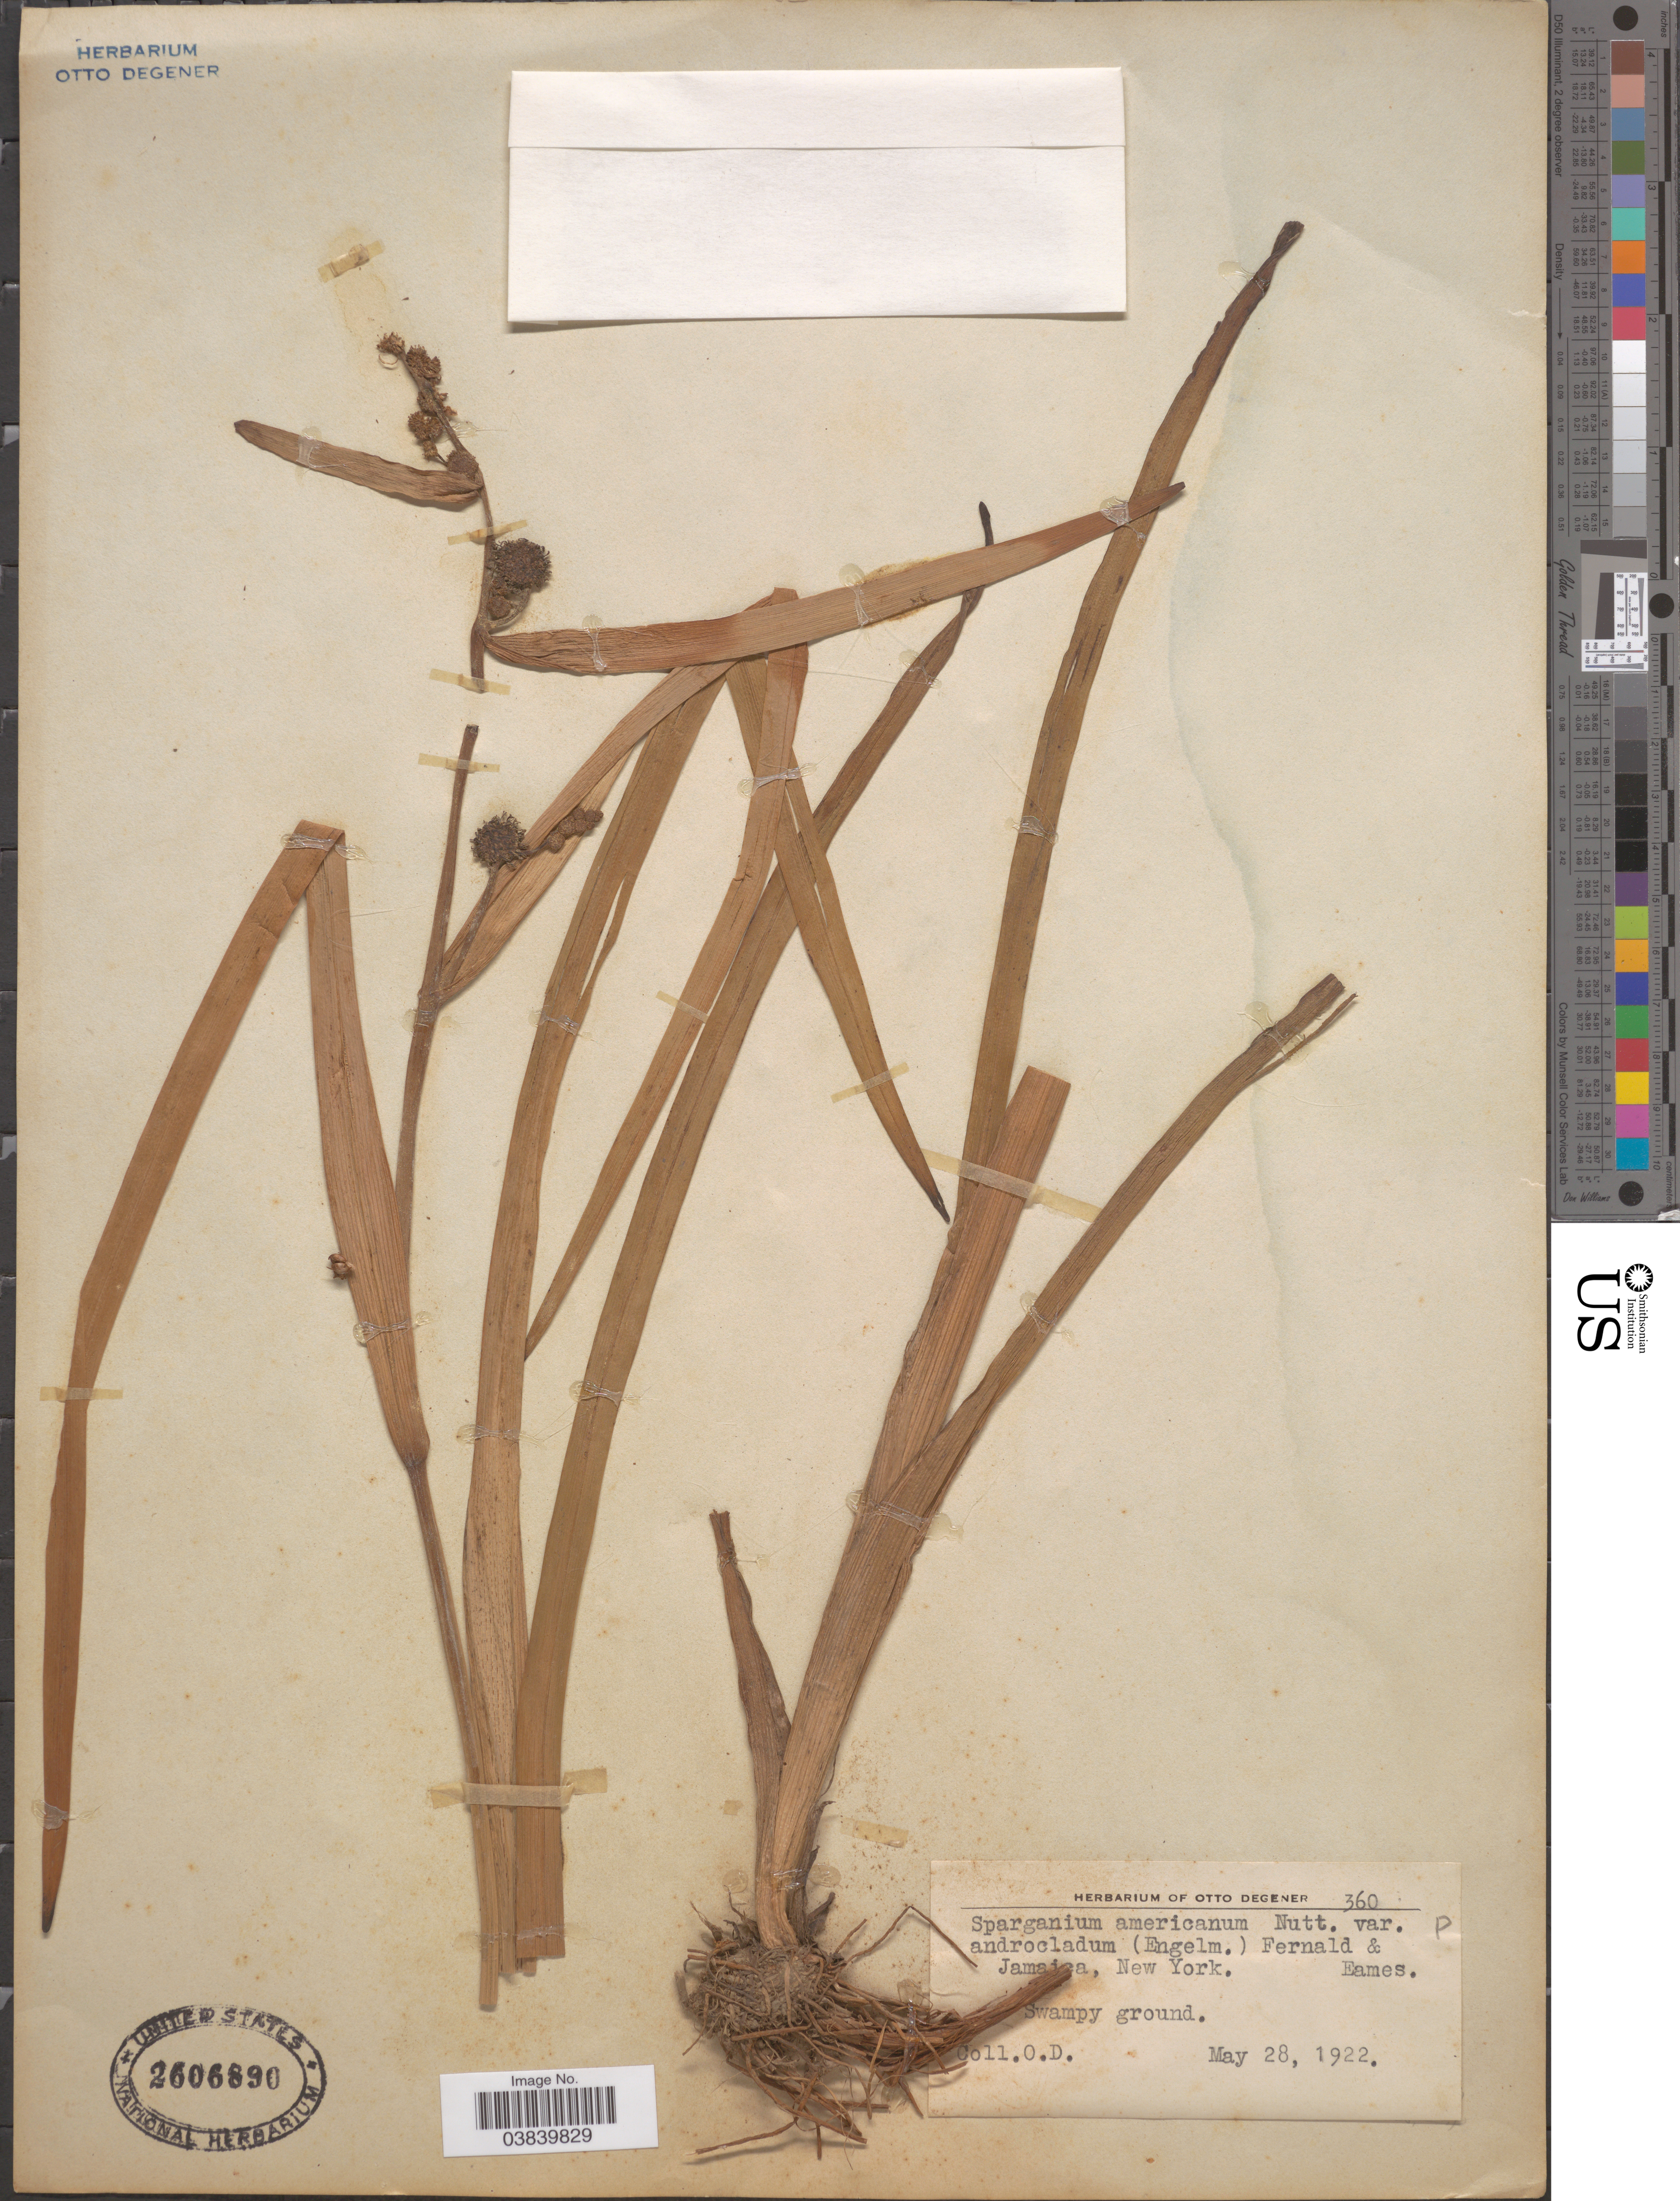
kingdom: Plantae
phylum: Tracheophyta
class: Liliopsida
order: Poales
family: Typhaceae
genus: Sparganium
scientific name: Sparganium americanum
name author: Nutt.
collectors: O. Degener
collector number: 360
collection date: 1922-05-28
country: United States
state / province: New York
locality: Jamaica.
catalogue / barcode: US 2606890